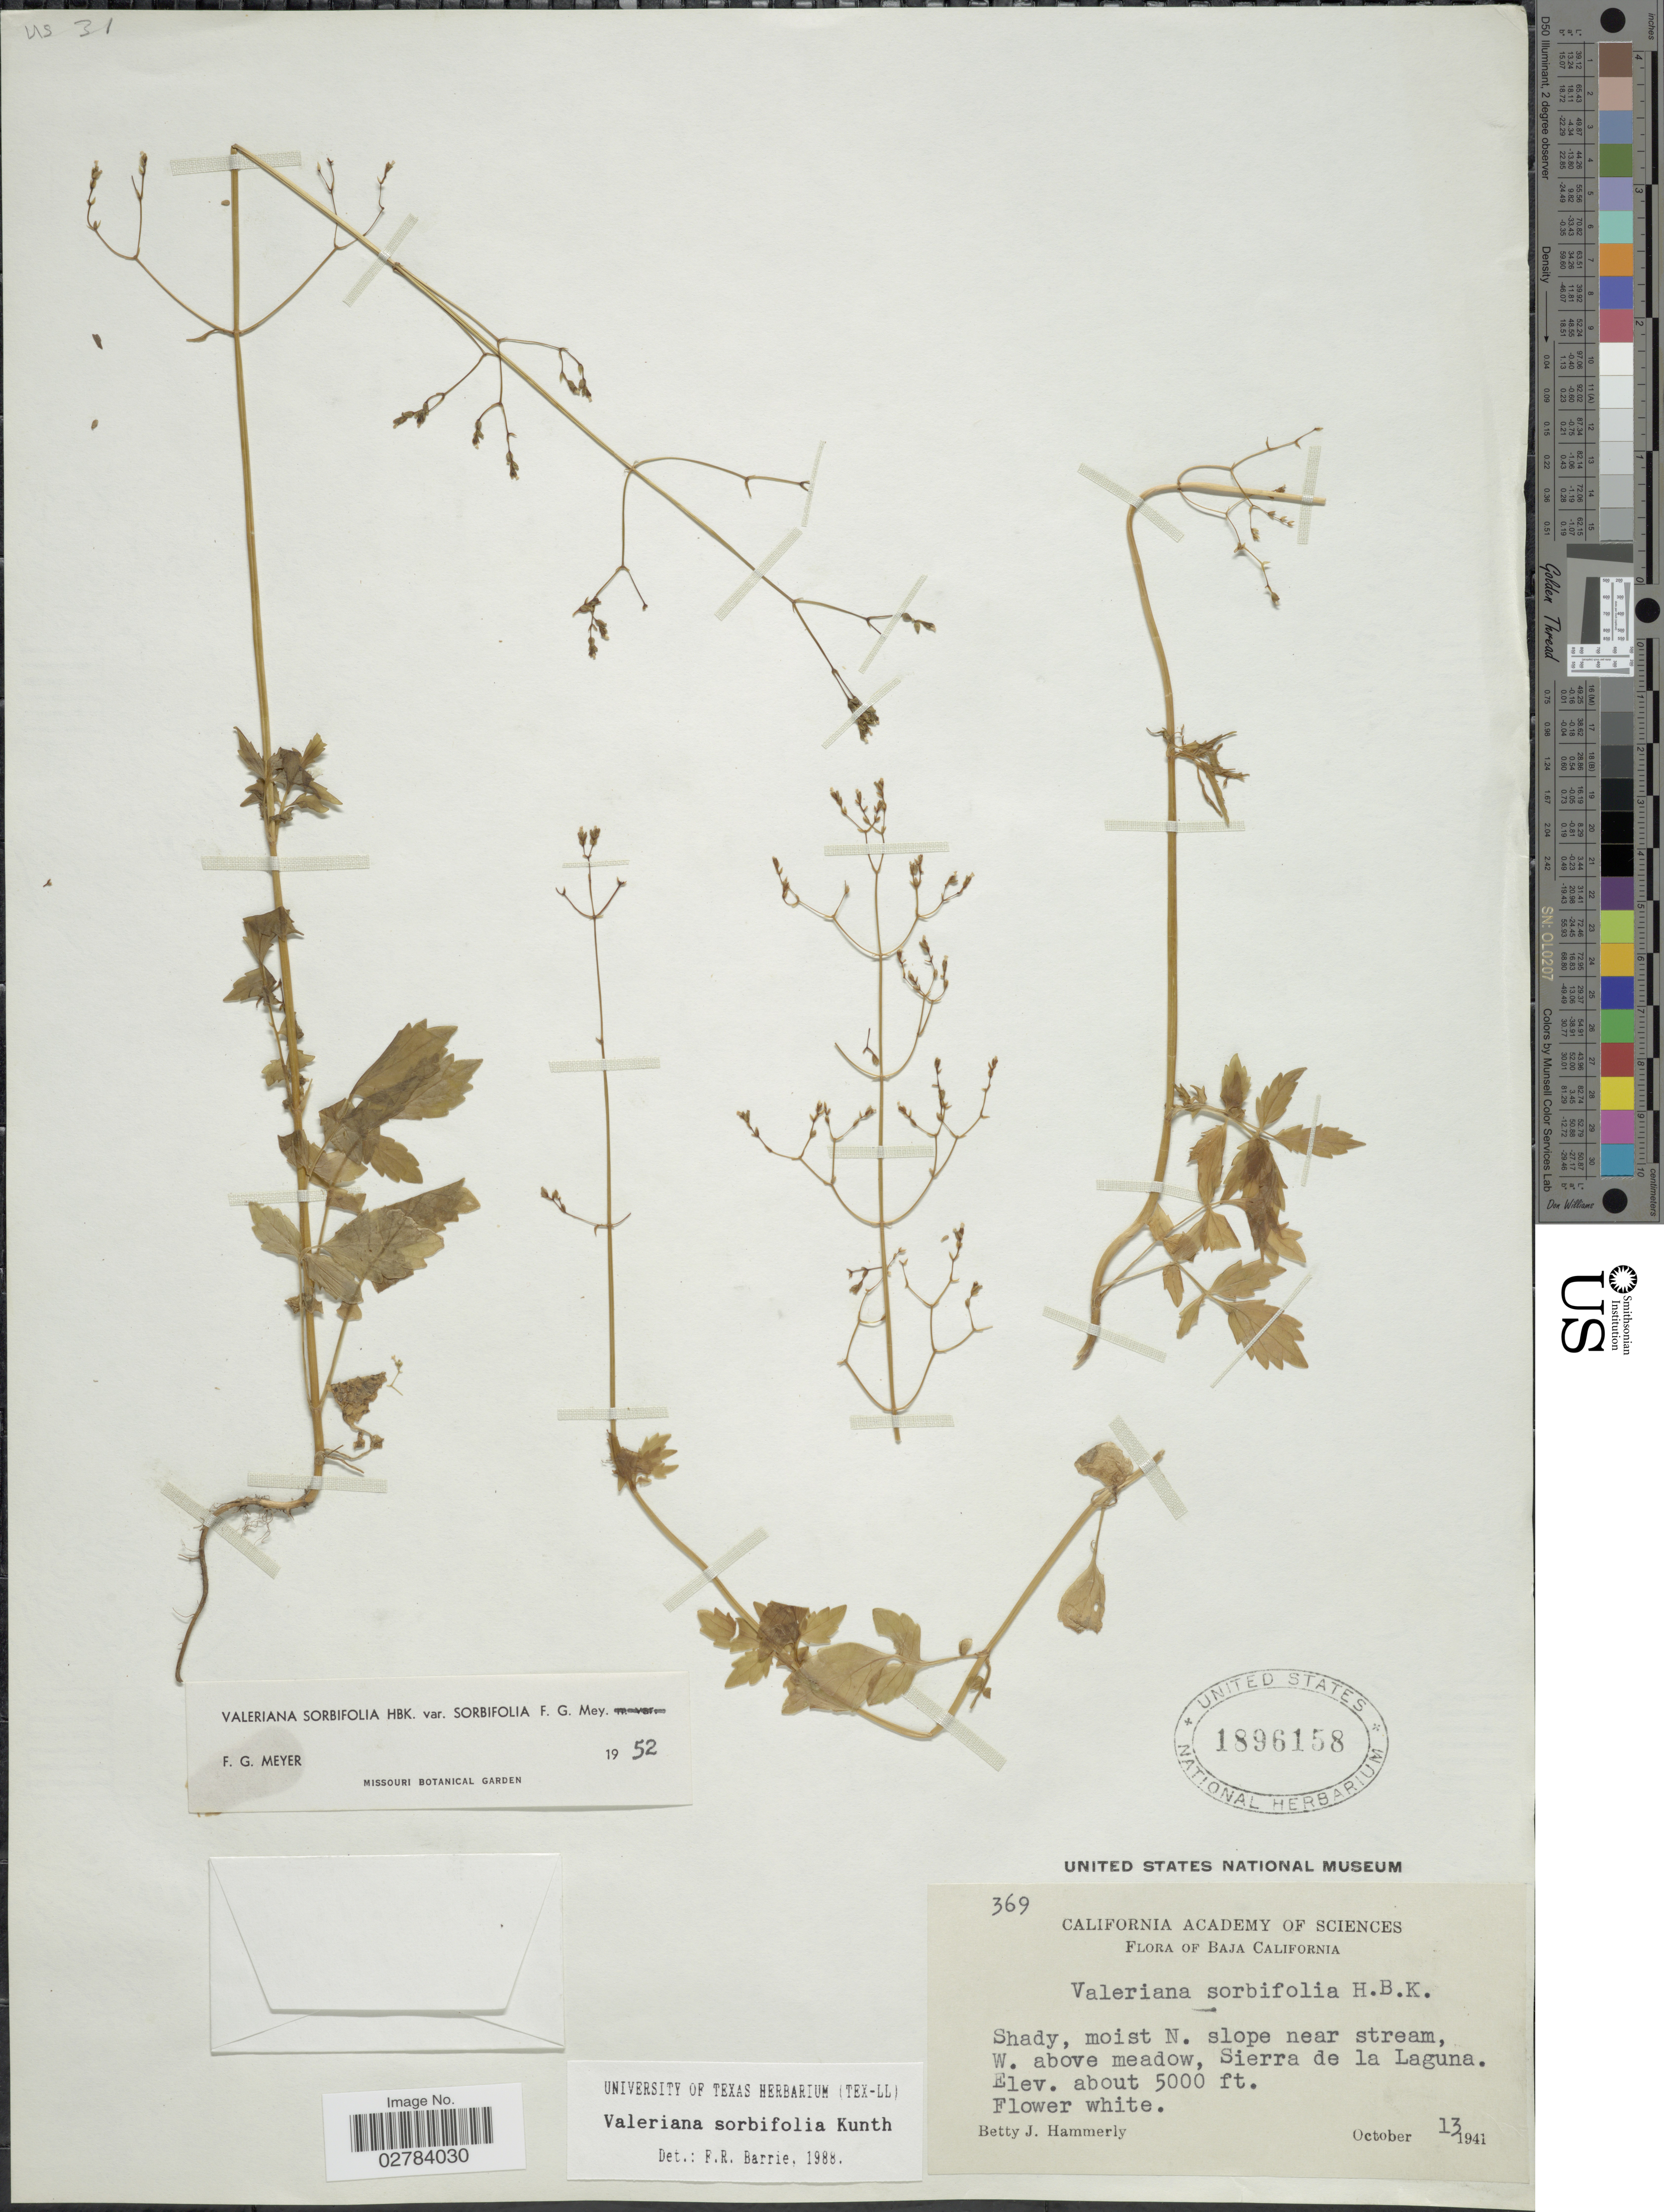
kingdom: Plantae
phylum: Tracheophyta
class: Magnoliopsida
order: Dipsacales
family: Caprifoliaceae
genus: Valeriana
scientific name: Valeriana sorbifolia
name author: Kunth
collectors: B. J. Hammerly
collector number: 369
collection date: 1941-10-13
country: Mexico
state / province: Baja California Sur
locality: Moist N. slope near stream, W. above meadow, Sierra de la Laguna.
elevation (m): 1524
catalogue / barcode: US 1896158